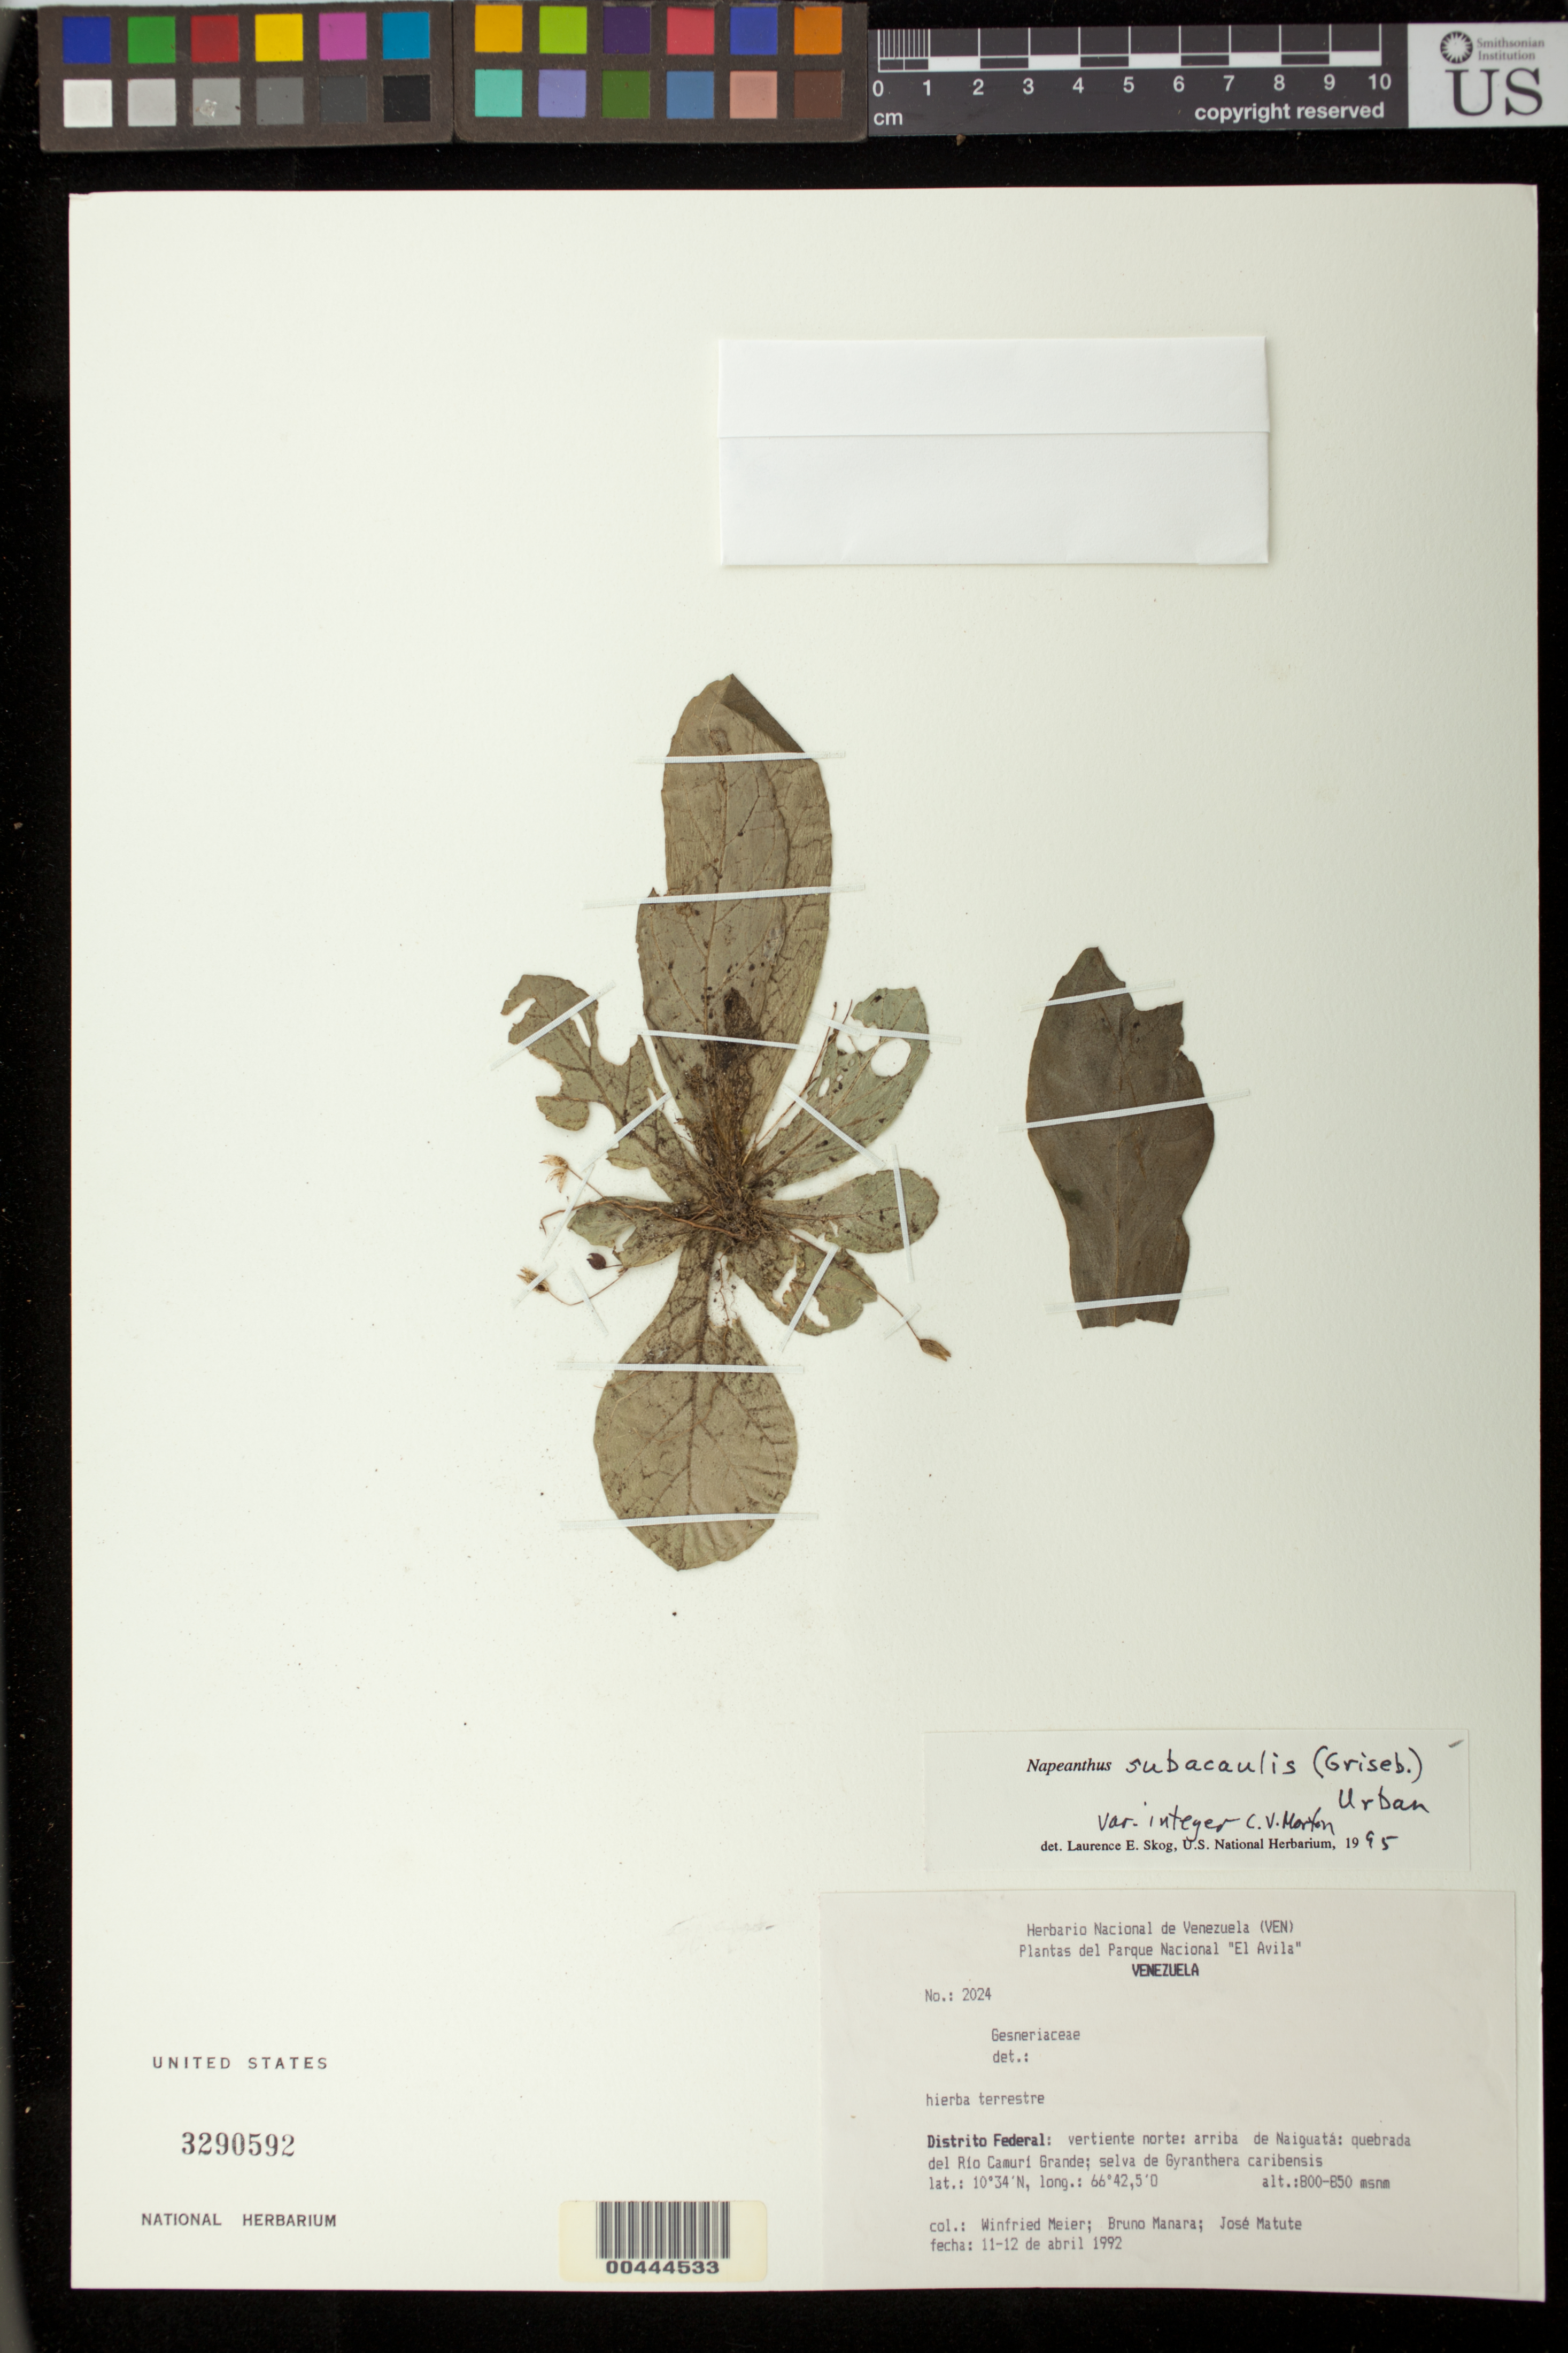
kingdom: Plantae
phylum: Tracheophyta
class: Magnoliopsida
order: Lamiales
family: Gesneriaceae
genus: Napeanthus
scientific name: Napeanthus subacaulis var. integer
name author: C.V. Morton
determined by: Skog, Laurence E.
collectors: W. Meier, B. Manara & J. Matute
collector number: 2024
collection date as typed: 11-12 Apr 1992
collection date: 1992-04-11/1992-04-12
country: Venezuela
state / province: Vargas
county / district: Vargas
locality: Vertiente nortre: arriba de Naiguatá: quebrada del Río Camurí Grande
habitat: selva de Gyranthera caribensis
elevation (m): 800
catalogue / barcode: US 3290592